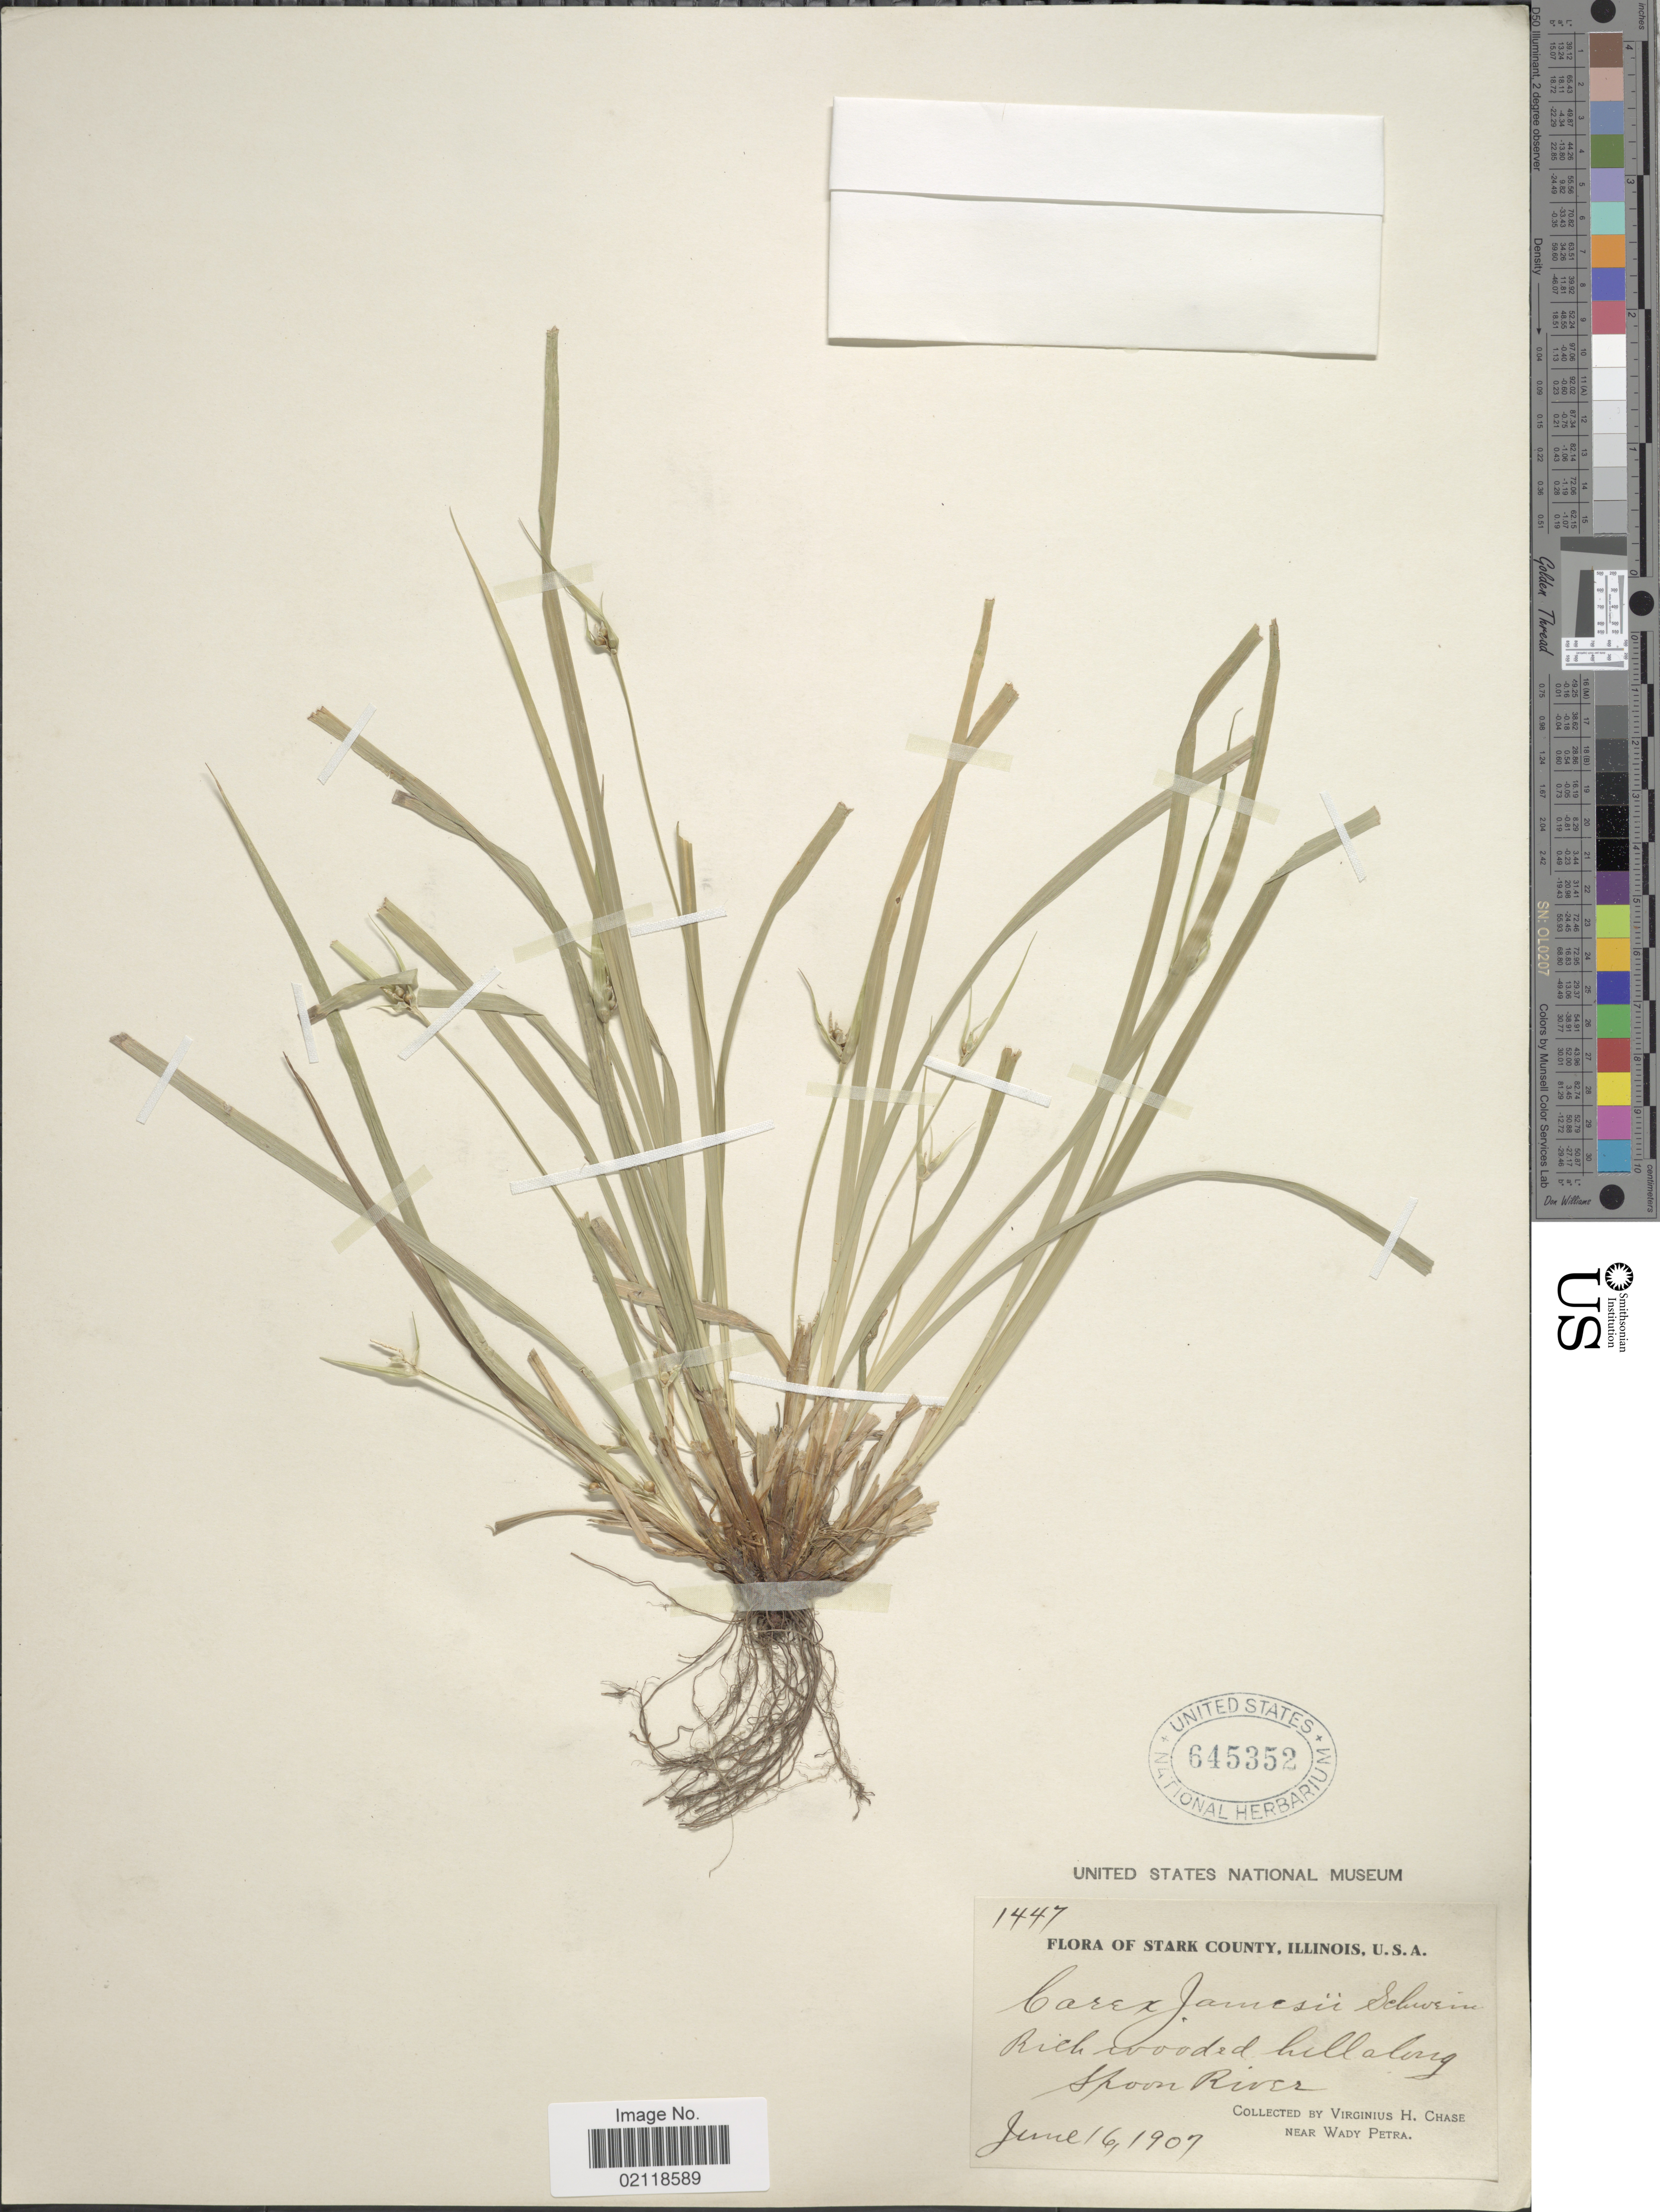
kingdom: Plantae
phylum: Tracheophyta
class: Liliopsida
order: Poales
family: Cyperaceae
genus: Carex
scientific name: Carex jamesii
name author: Schwein.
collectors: V. H. Chase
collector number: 1447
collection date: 1907-06-16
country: United States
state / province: Illinois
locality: Stark County, rich wooded hill along Spoon River, near Wady Petra.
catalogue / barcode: US 645352